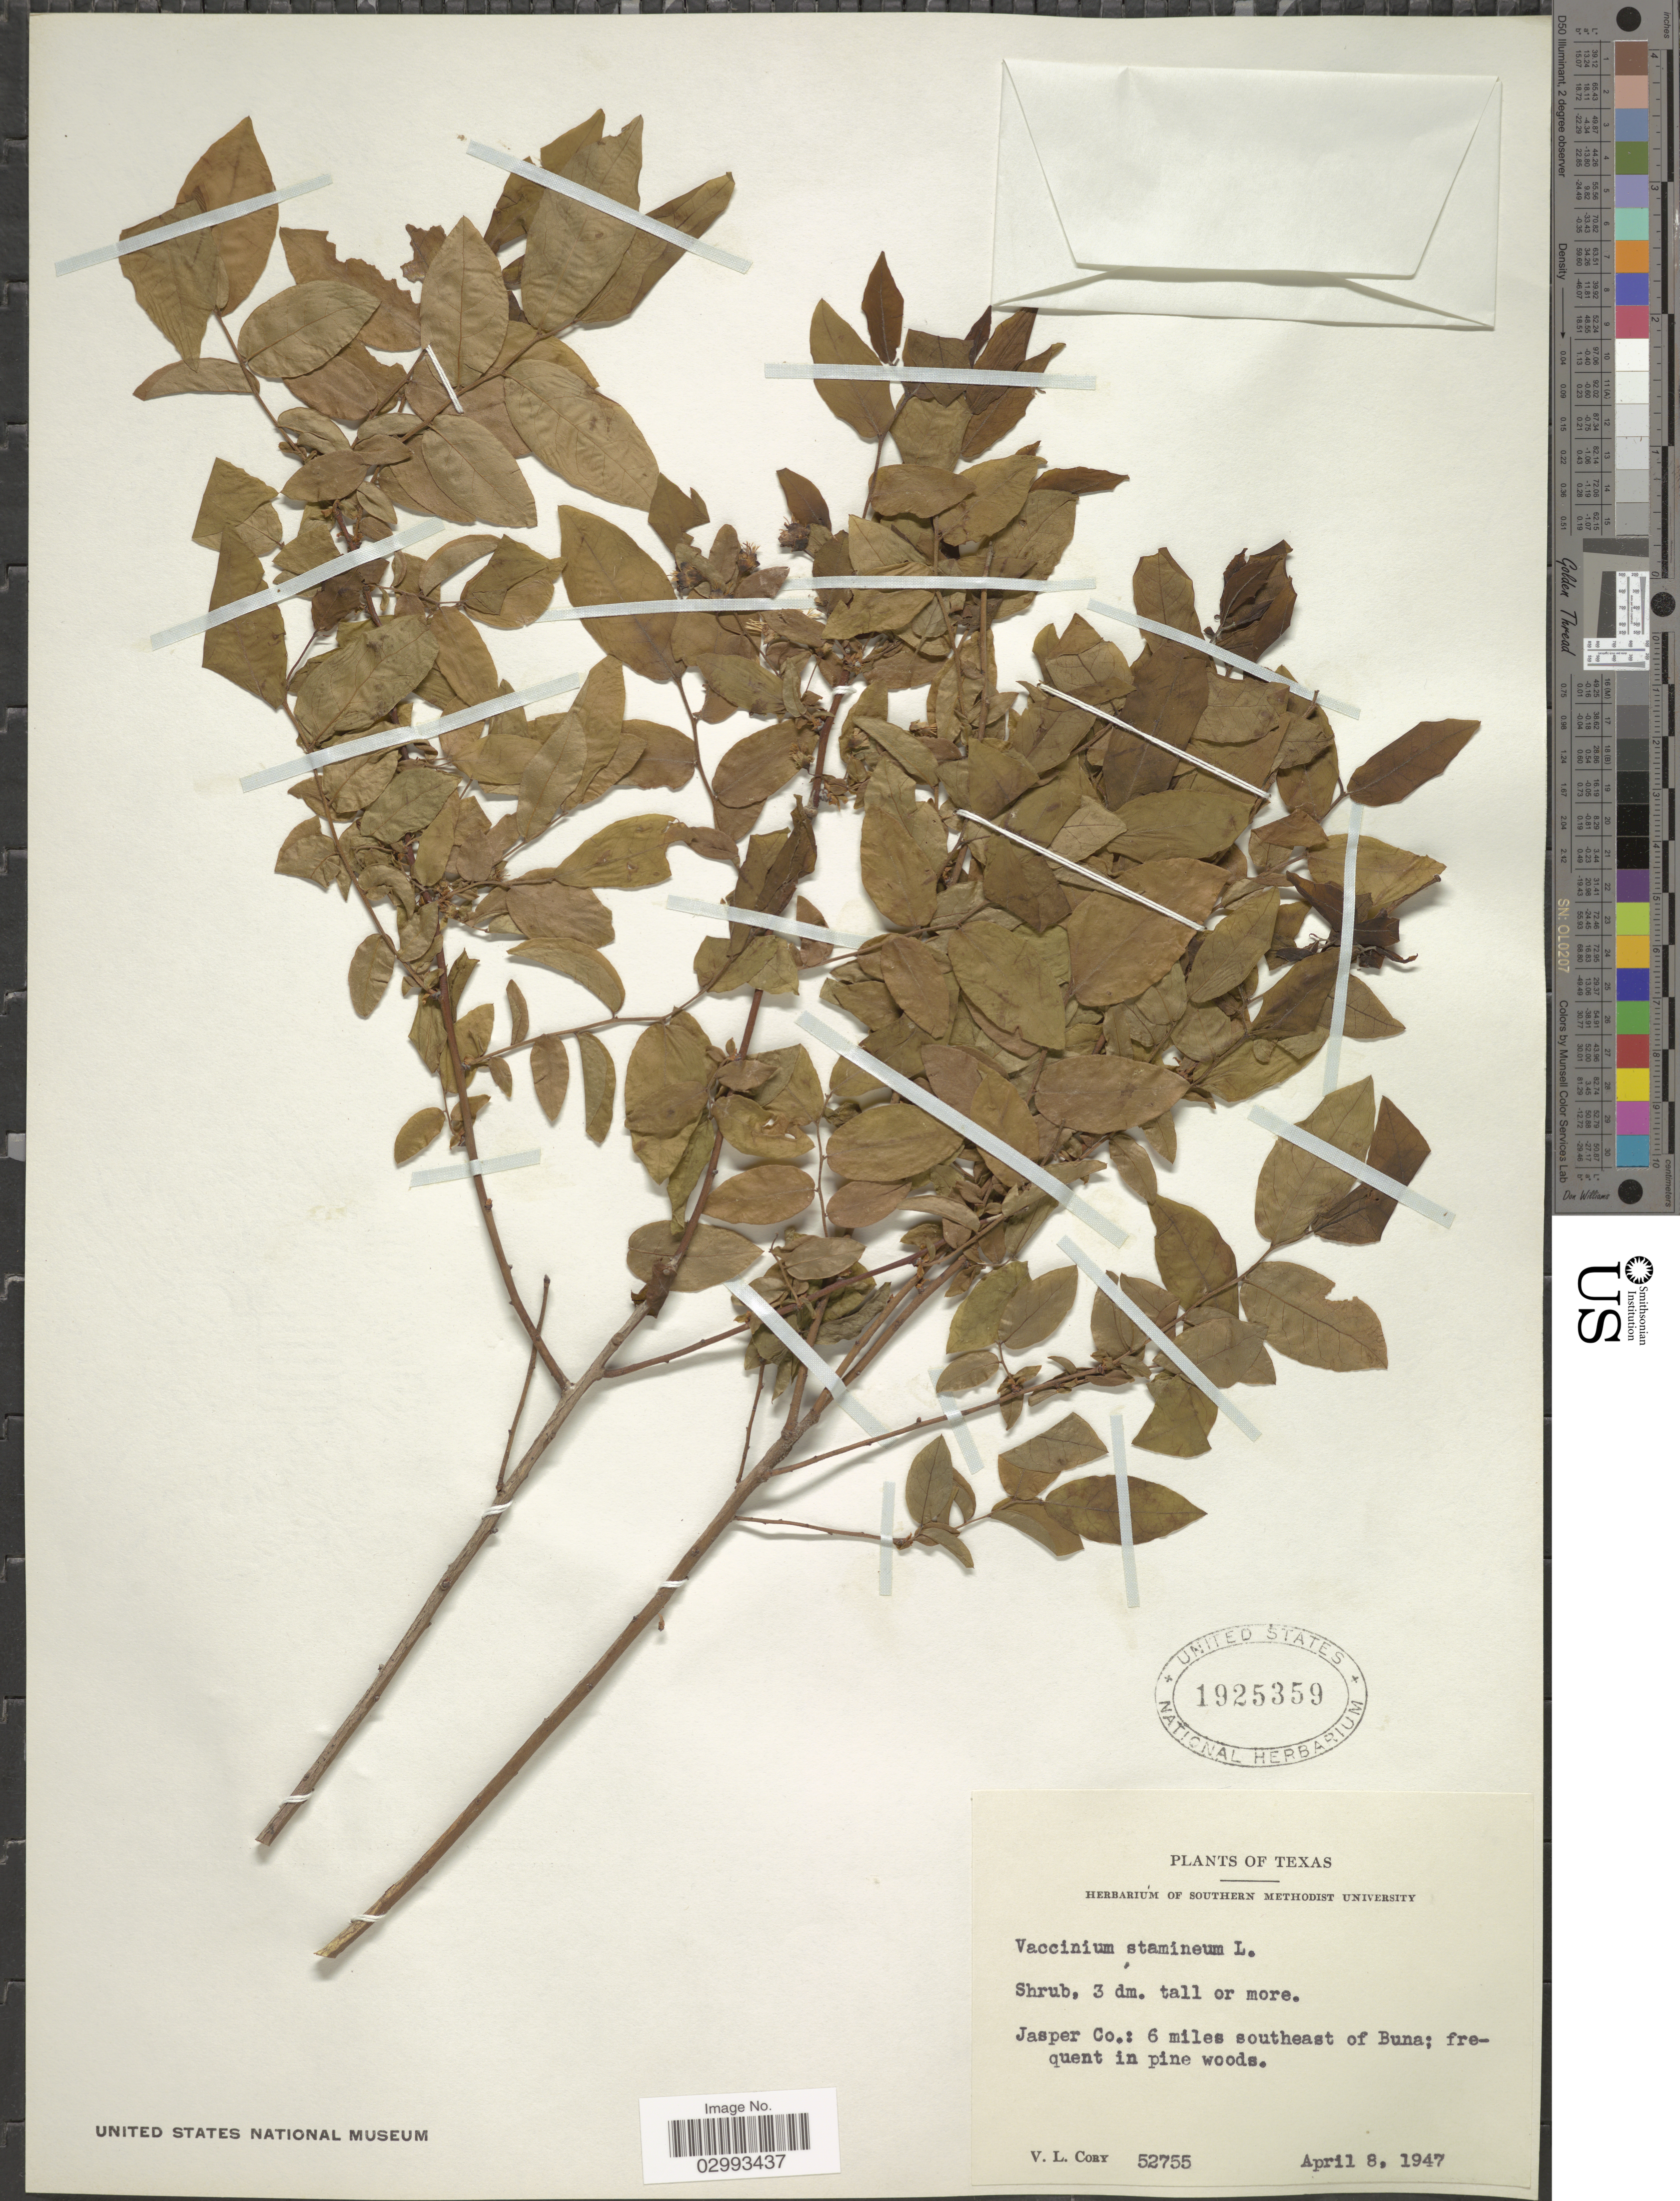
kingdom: Plantae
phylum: Tracheophyta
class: Magnoliopsida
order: Ericales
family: Ericaceae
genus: Polycodium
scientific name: Polycodium stamineum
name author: (L.) Greene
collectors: V. Cory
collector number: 52755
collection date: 1947-04-08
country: United States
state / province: Texas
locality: Japser Co.: 6 miles southeast of Buna.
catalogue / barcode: US 1925359